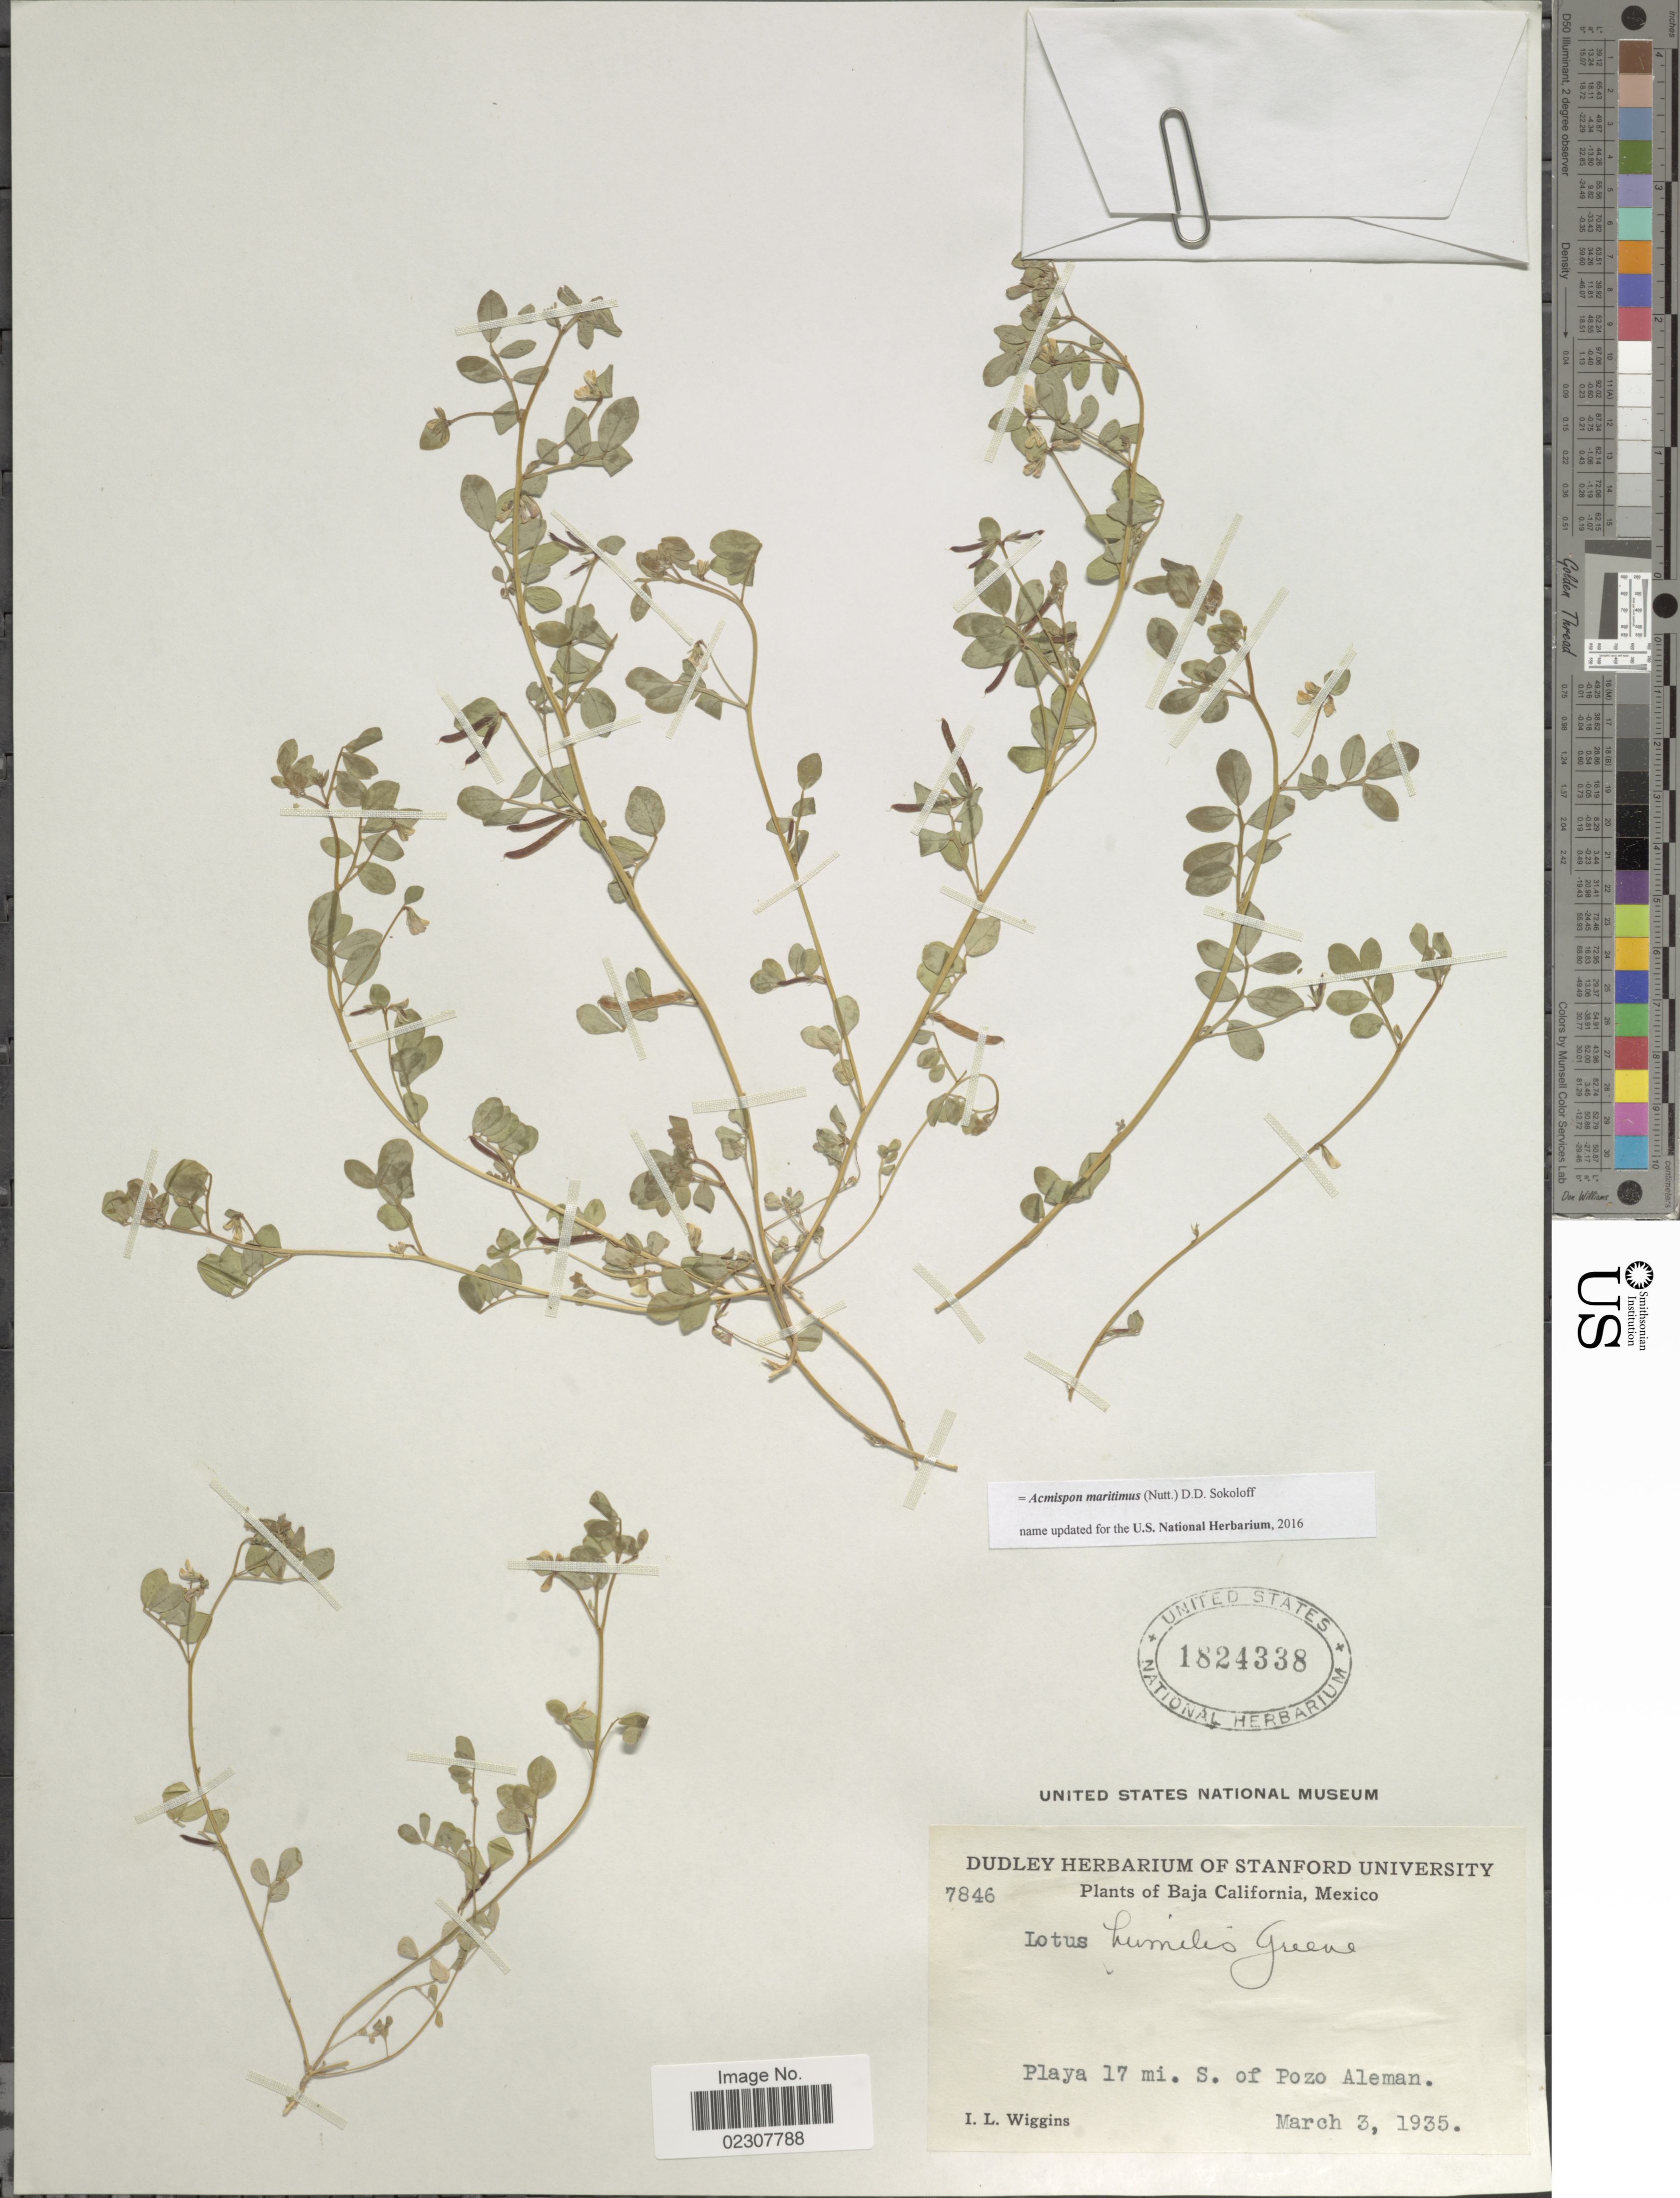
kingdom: Plantae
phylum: Tracheophyta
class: Magnoliopsida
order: Fabales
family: Fabaceae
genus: Acmispon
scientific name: Acmispon maritimus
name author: (Nutt.) D.D. Sokoloff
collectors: I. L. Wiggins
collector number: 7846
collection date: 1935-03-03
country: Mexico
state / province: Baja California Norte / Baja California Sur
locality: Playa 17 mi. S. of Pozo Aleman.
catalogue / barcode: US 1824338